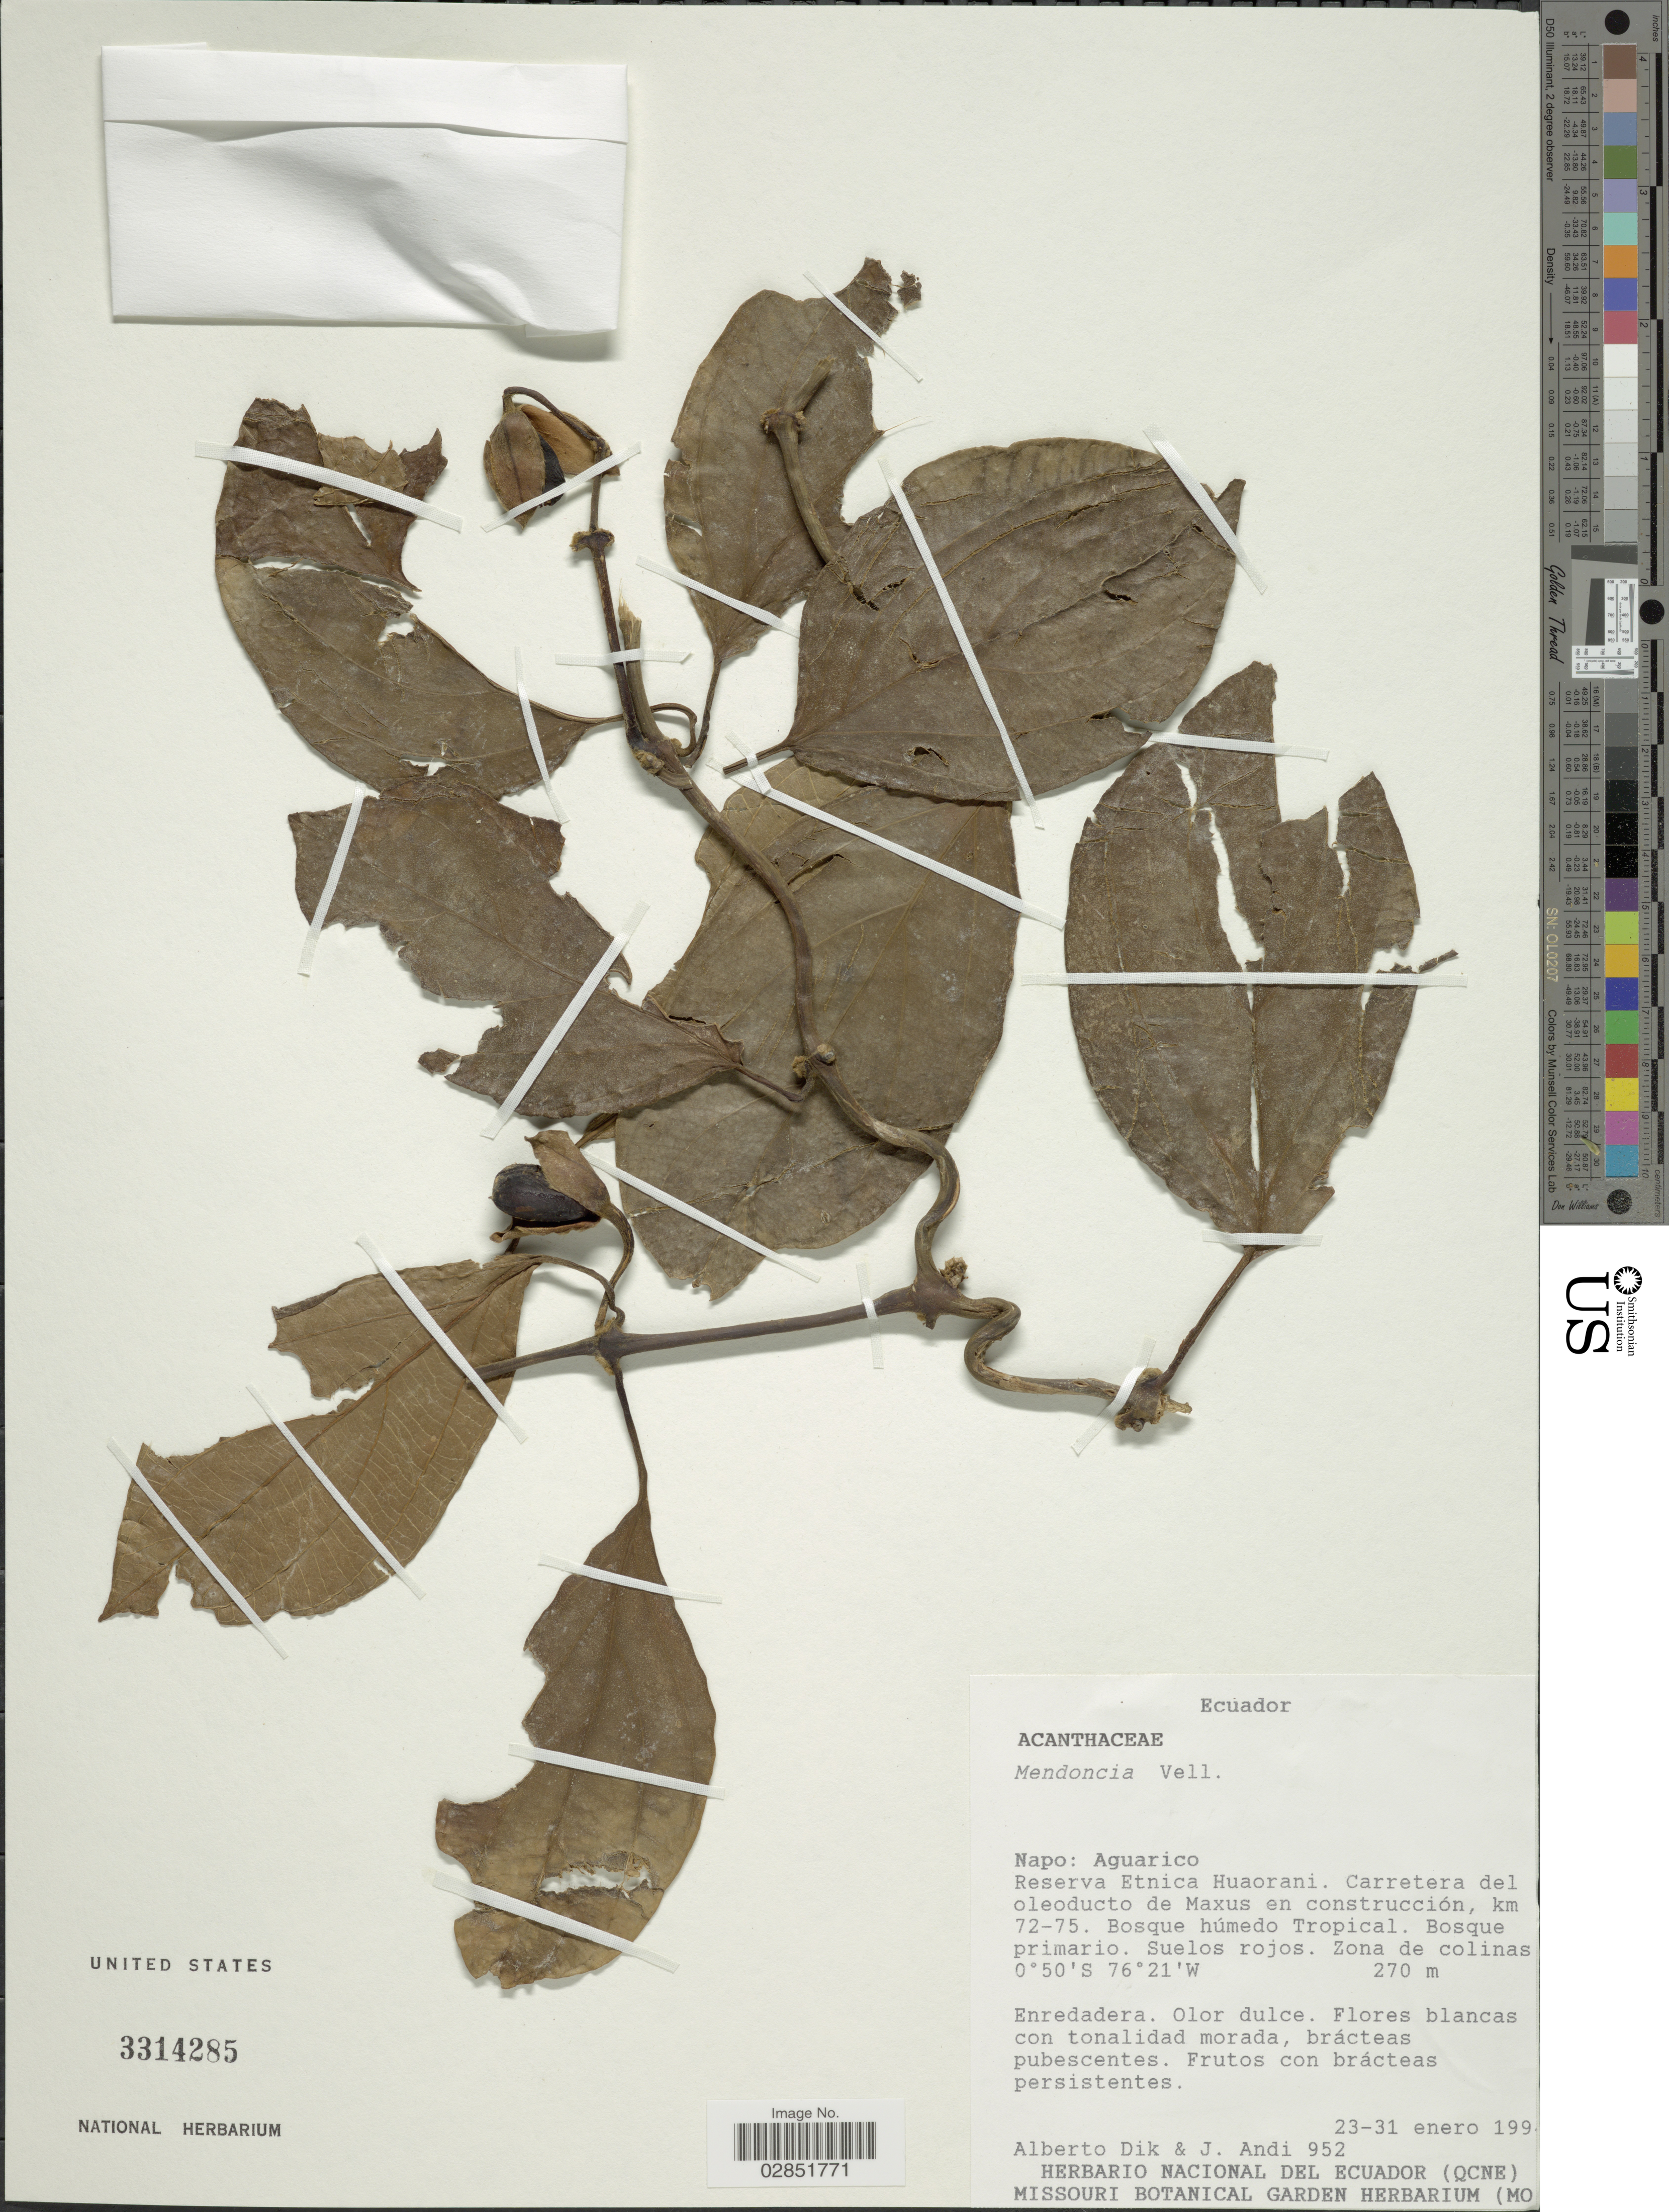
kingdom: Plantae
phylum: Tracheophyta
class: Magnoliopsida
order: Lamiales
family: Acanthaceae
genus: Mendoncia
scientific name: Mendoncia sp.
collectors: A. Dik & J. Andi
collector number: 952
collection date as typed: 23-31 enero 199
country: Ecuador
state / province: Napo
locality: Aguarico. Resrva Etnica Huaorani. Carretera del oleoducto de Maxus en construcción, km 72-75.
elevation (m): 270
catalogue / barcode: US 3314285